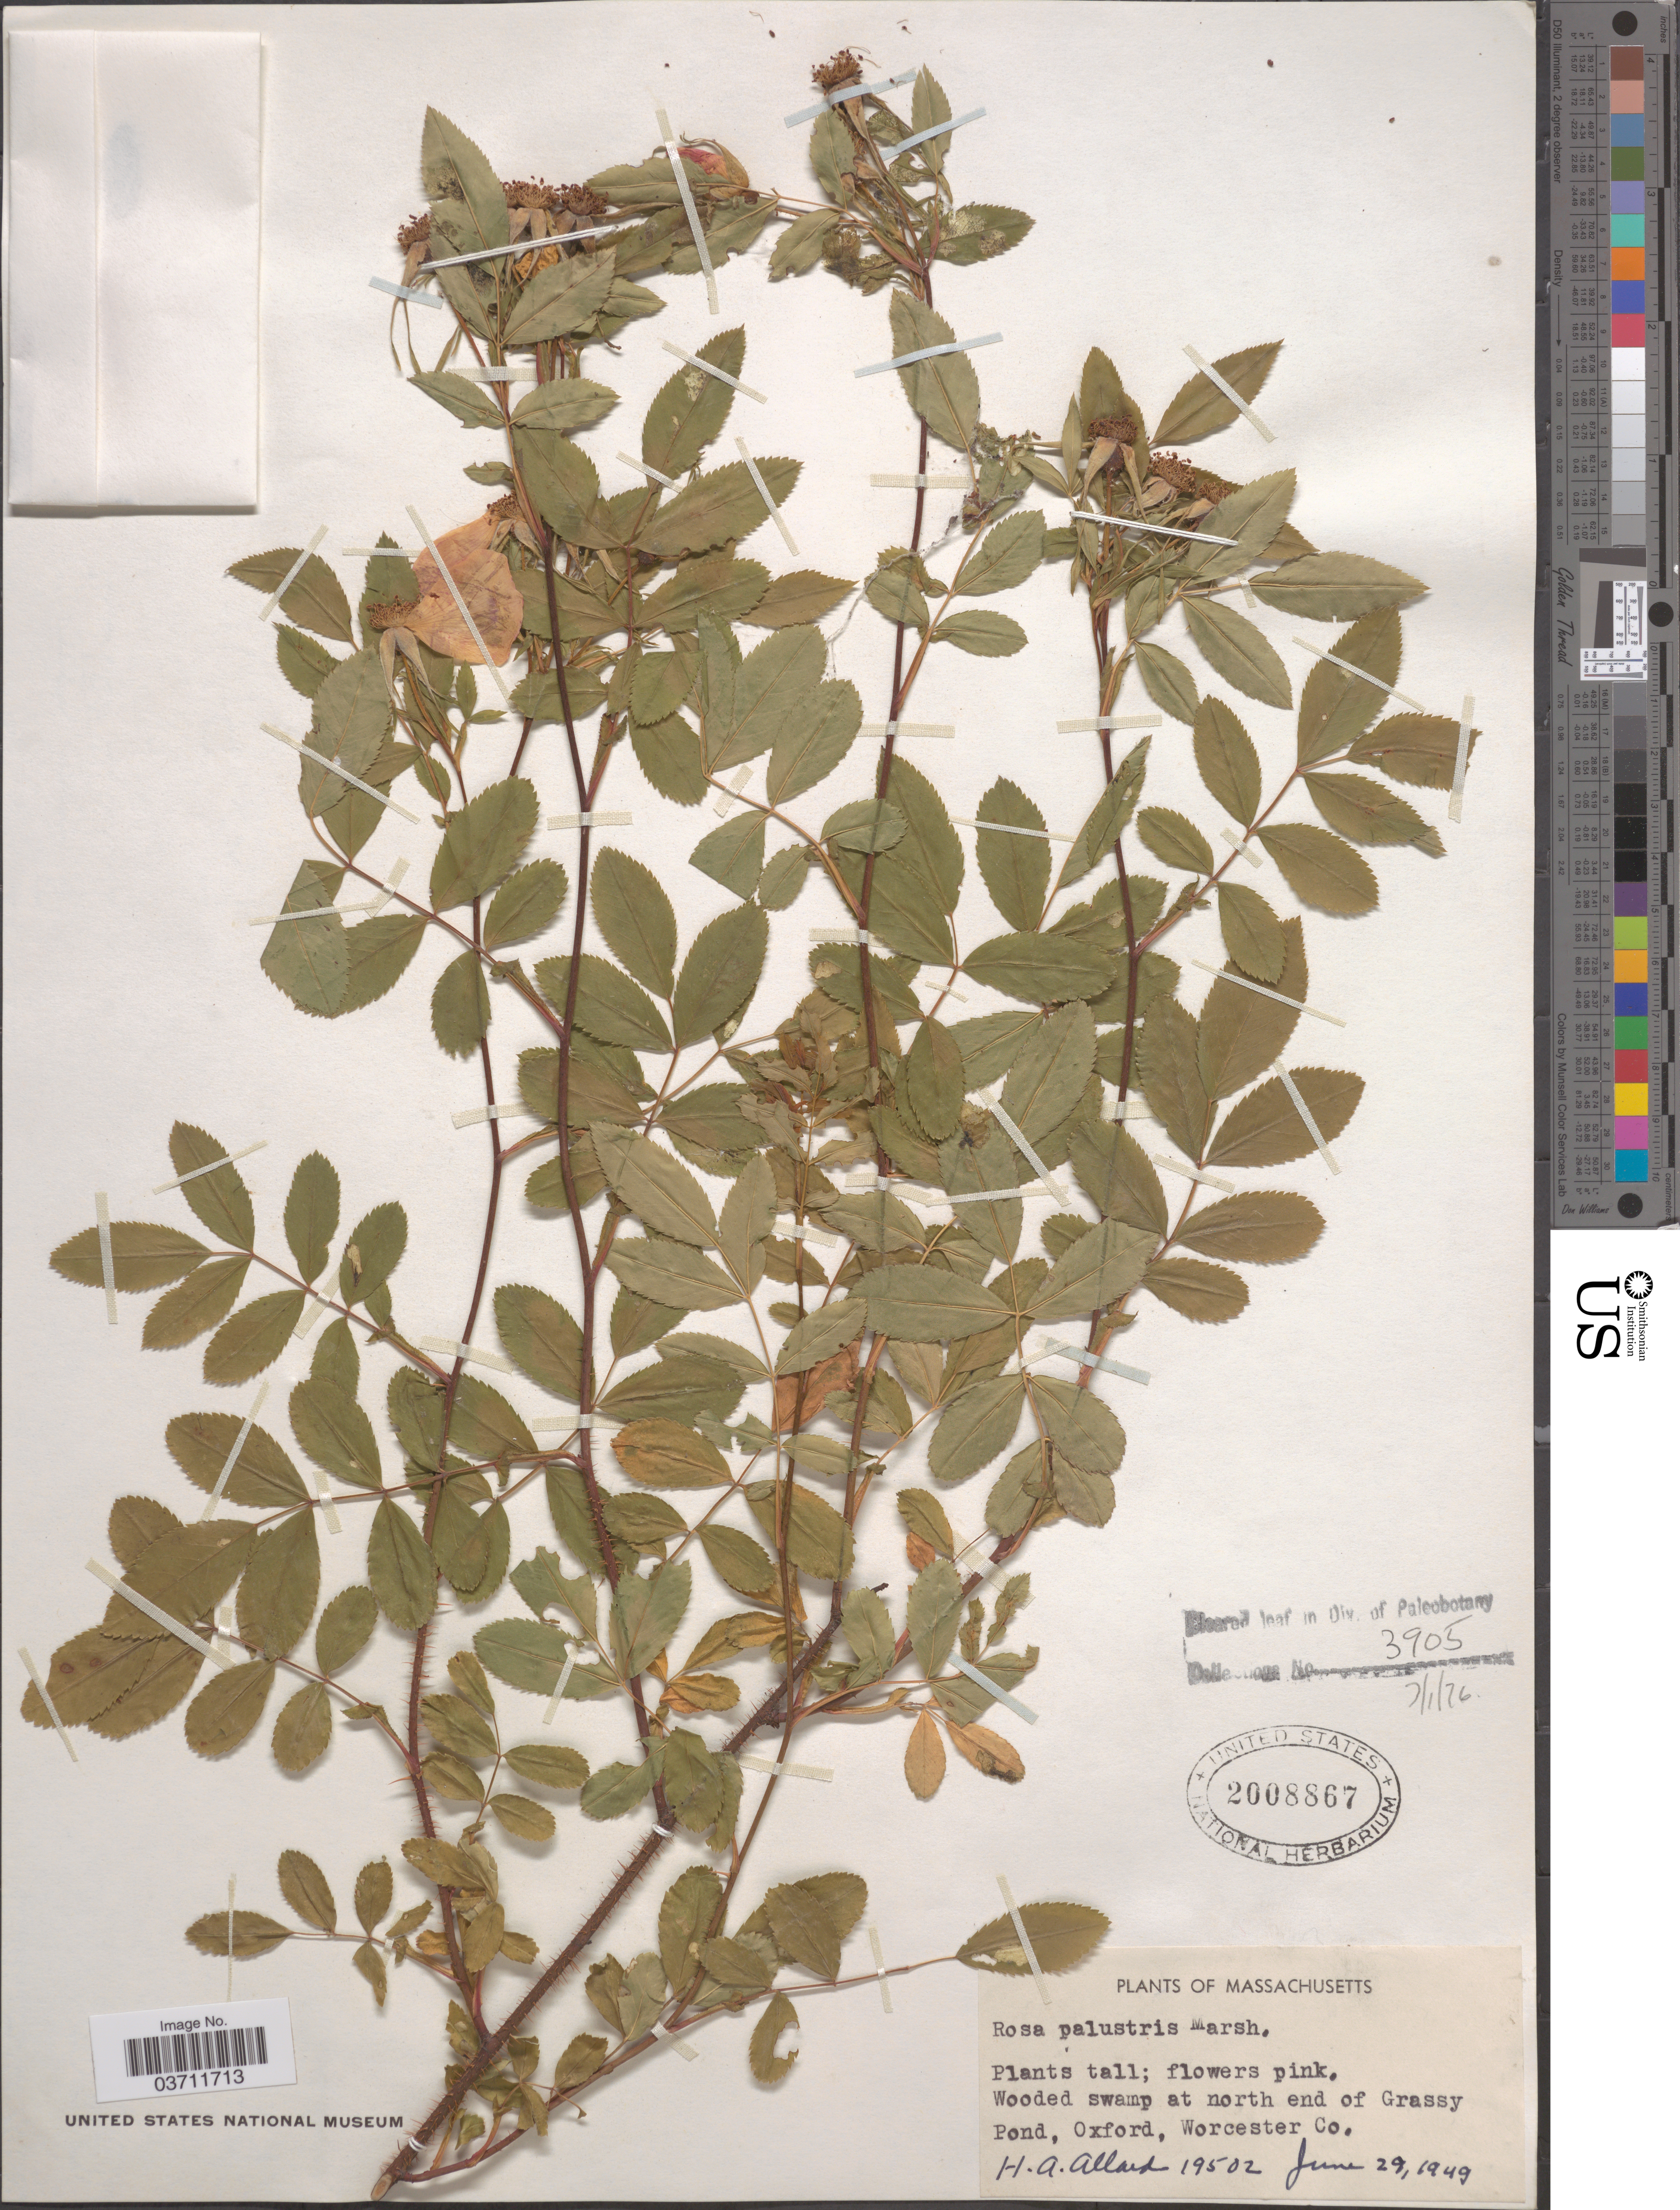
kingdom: Plantae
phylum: Tracheophyta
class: Magnoliopsida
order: Rosales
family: Rosaceae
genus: Rosa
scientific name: Rosa palustris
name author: Marshall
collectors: H. A. Allard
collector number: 19502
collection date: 1949-06-29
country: United States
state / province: Massachusetts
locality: At north end of Grassy Pond, Oxford, Worcester Co.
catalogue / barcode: US 2008867